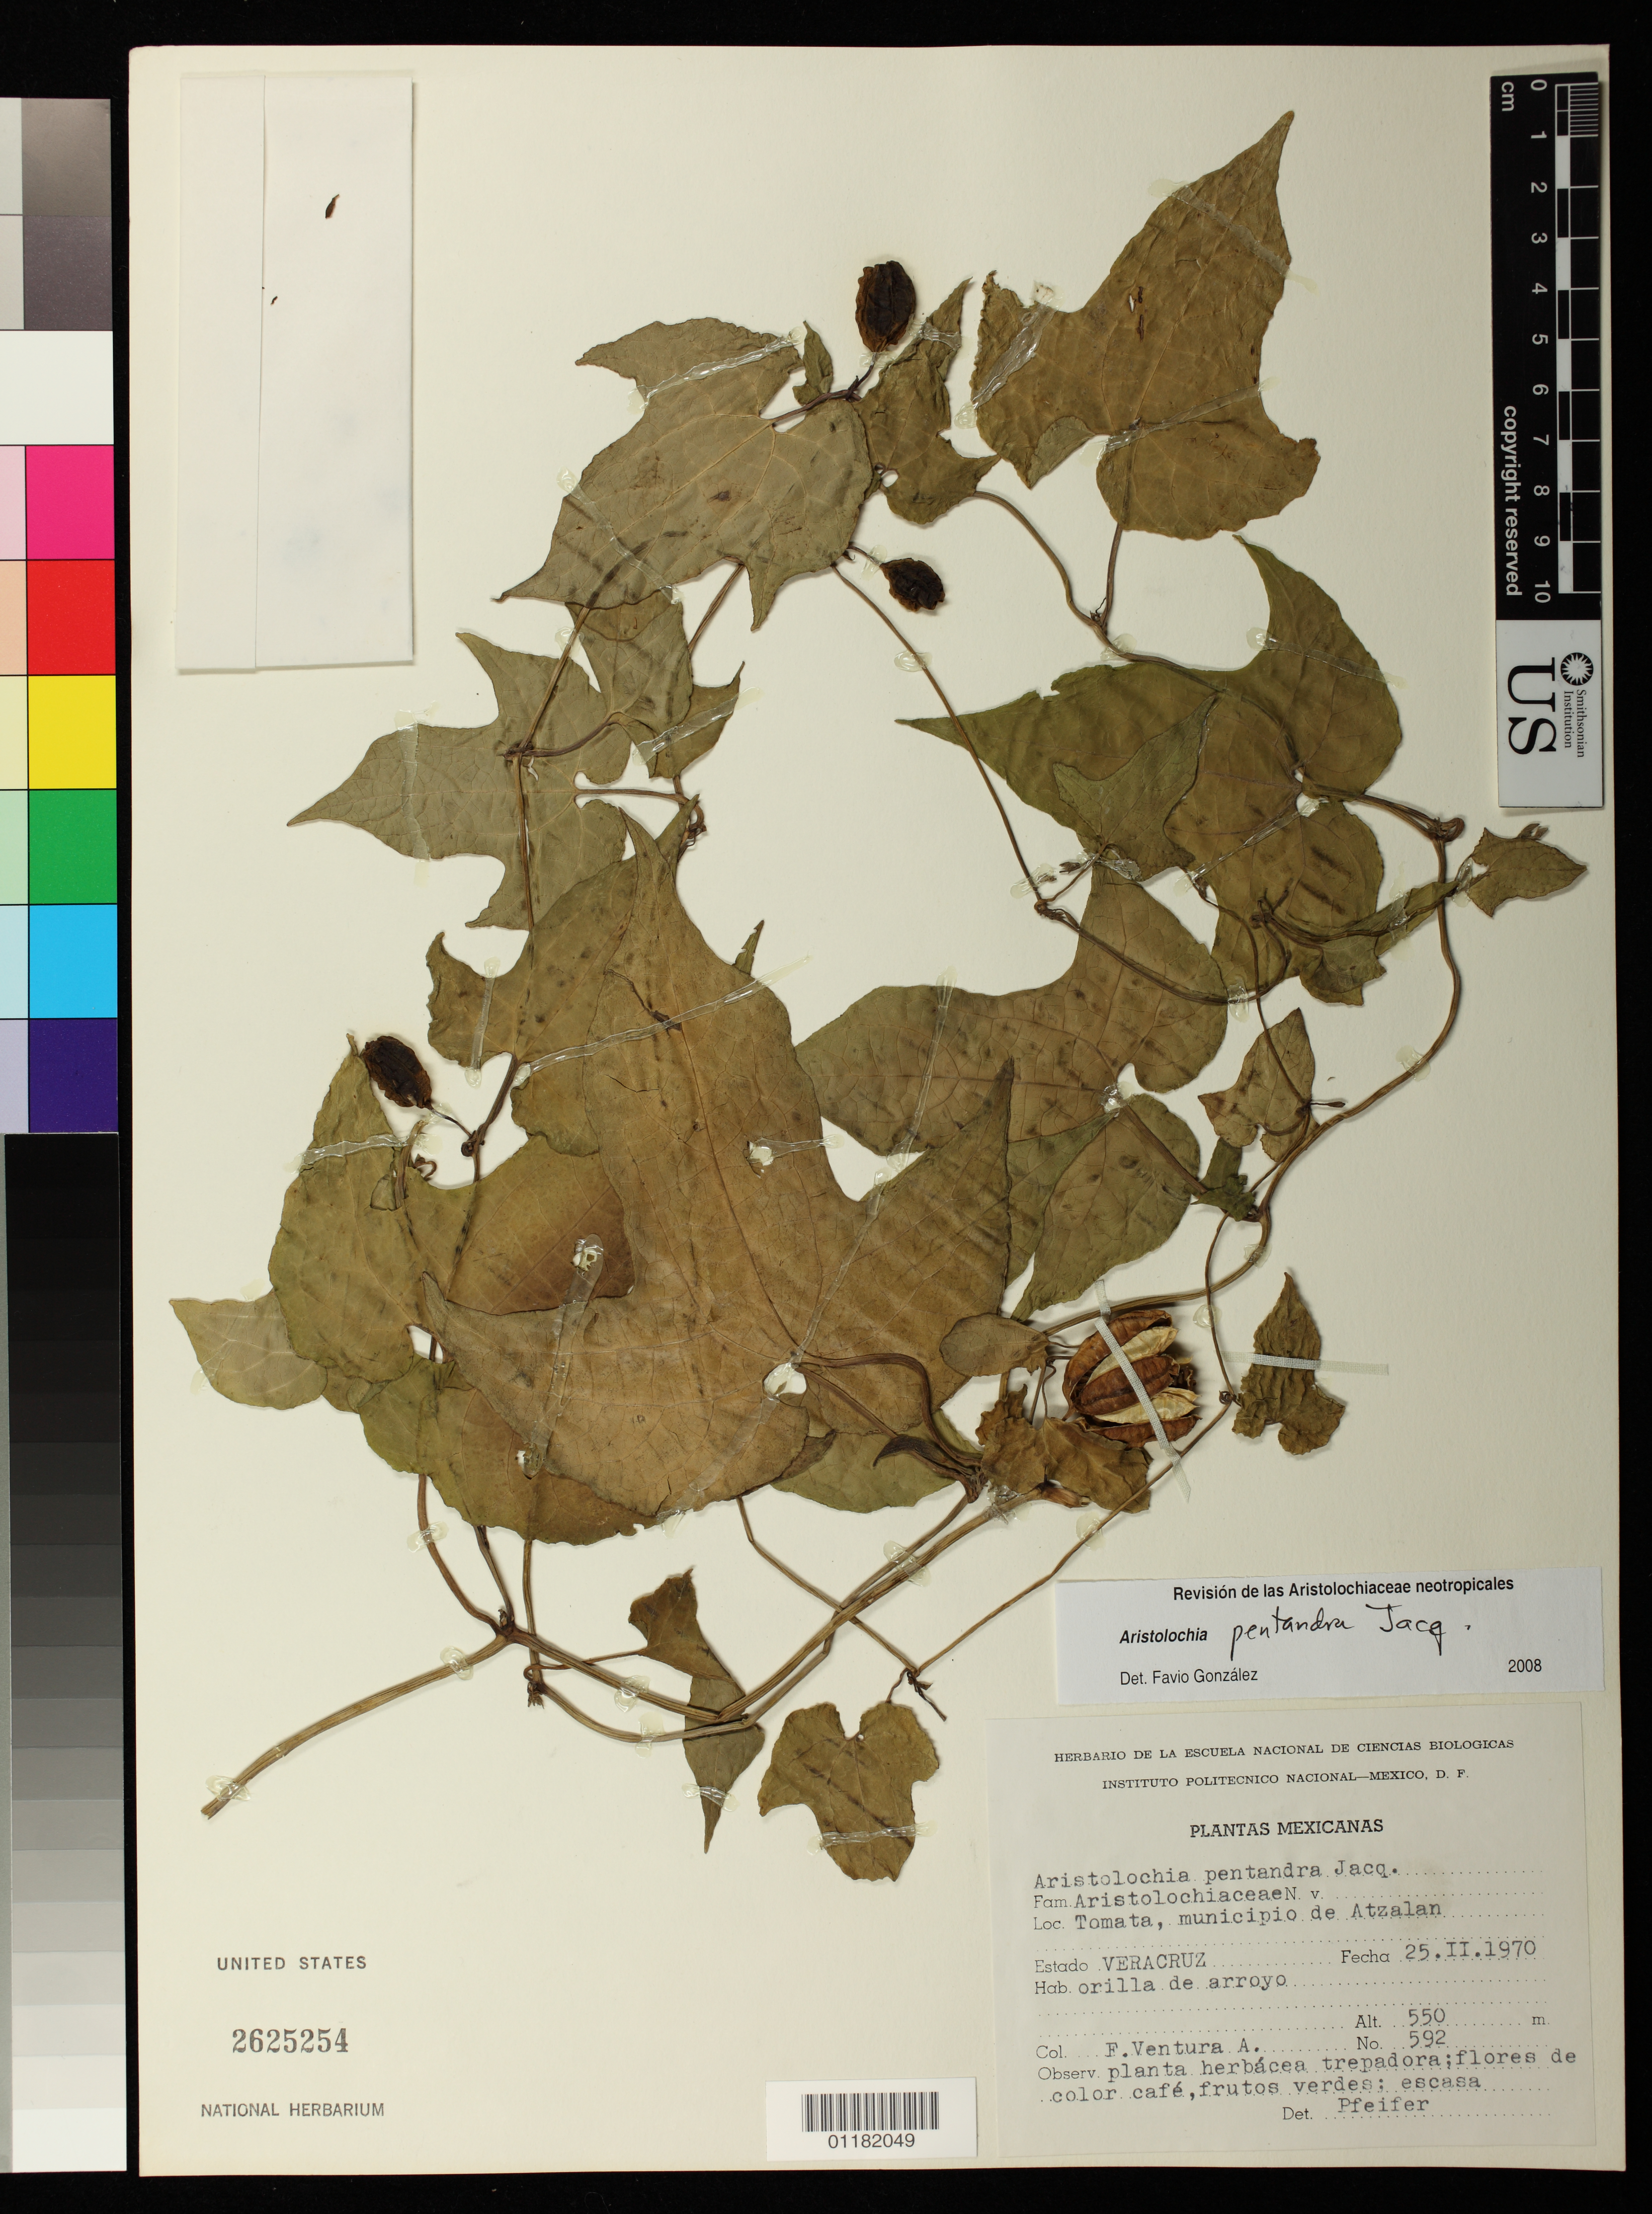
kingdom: Plantae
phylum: Tracheophyta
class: Magnoliopsida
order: Piperales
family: Aristolochiaceae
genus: Aristolochia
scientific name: Aristolochia pentandra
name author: Sessé & Moc.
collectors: F. Ventura A.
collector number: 592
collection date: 1970-02-25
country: Mexico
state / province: Veracruz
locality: Tomata, Municipio de Atzalan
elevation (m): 550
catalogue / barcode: US 2625254